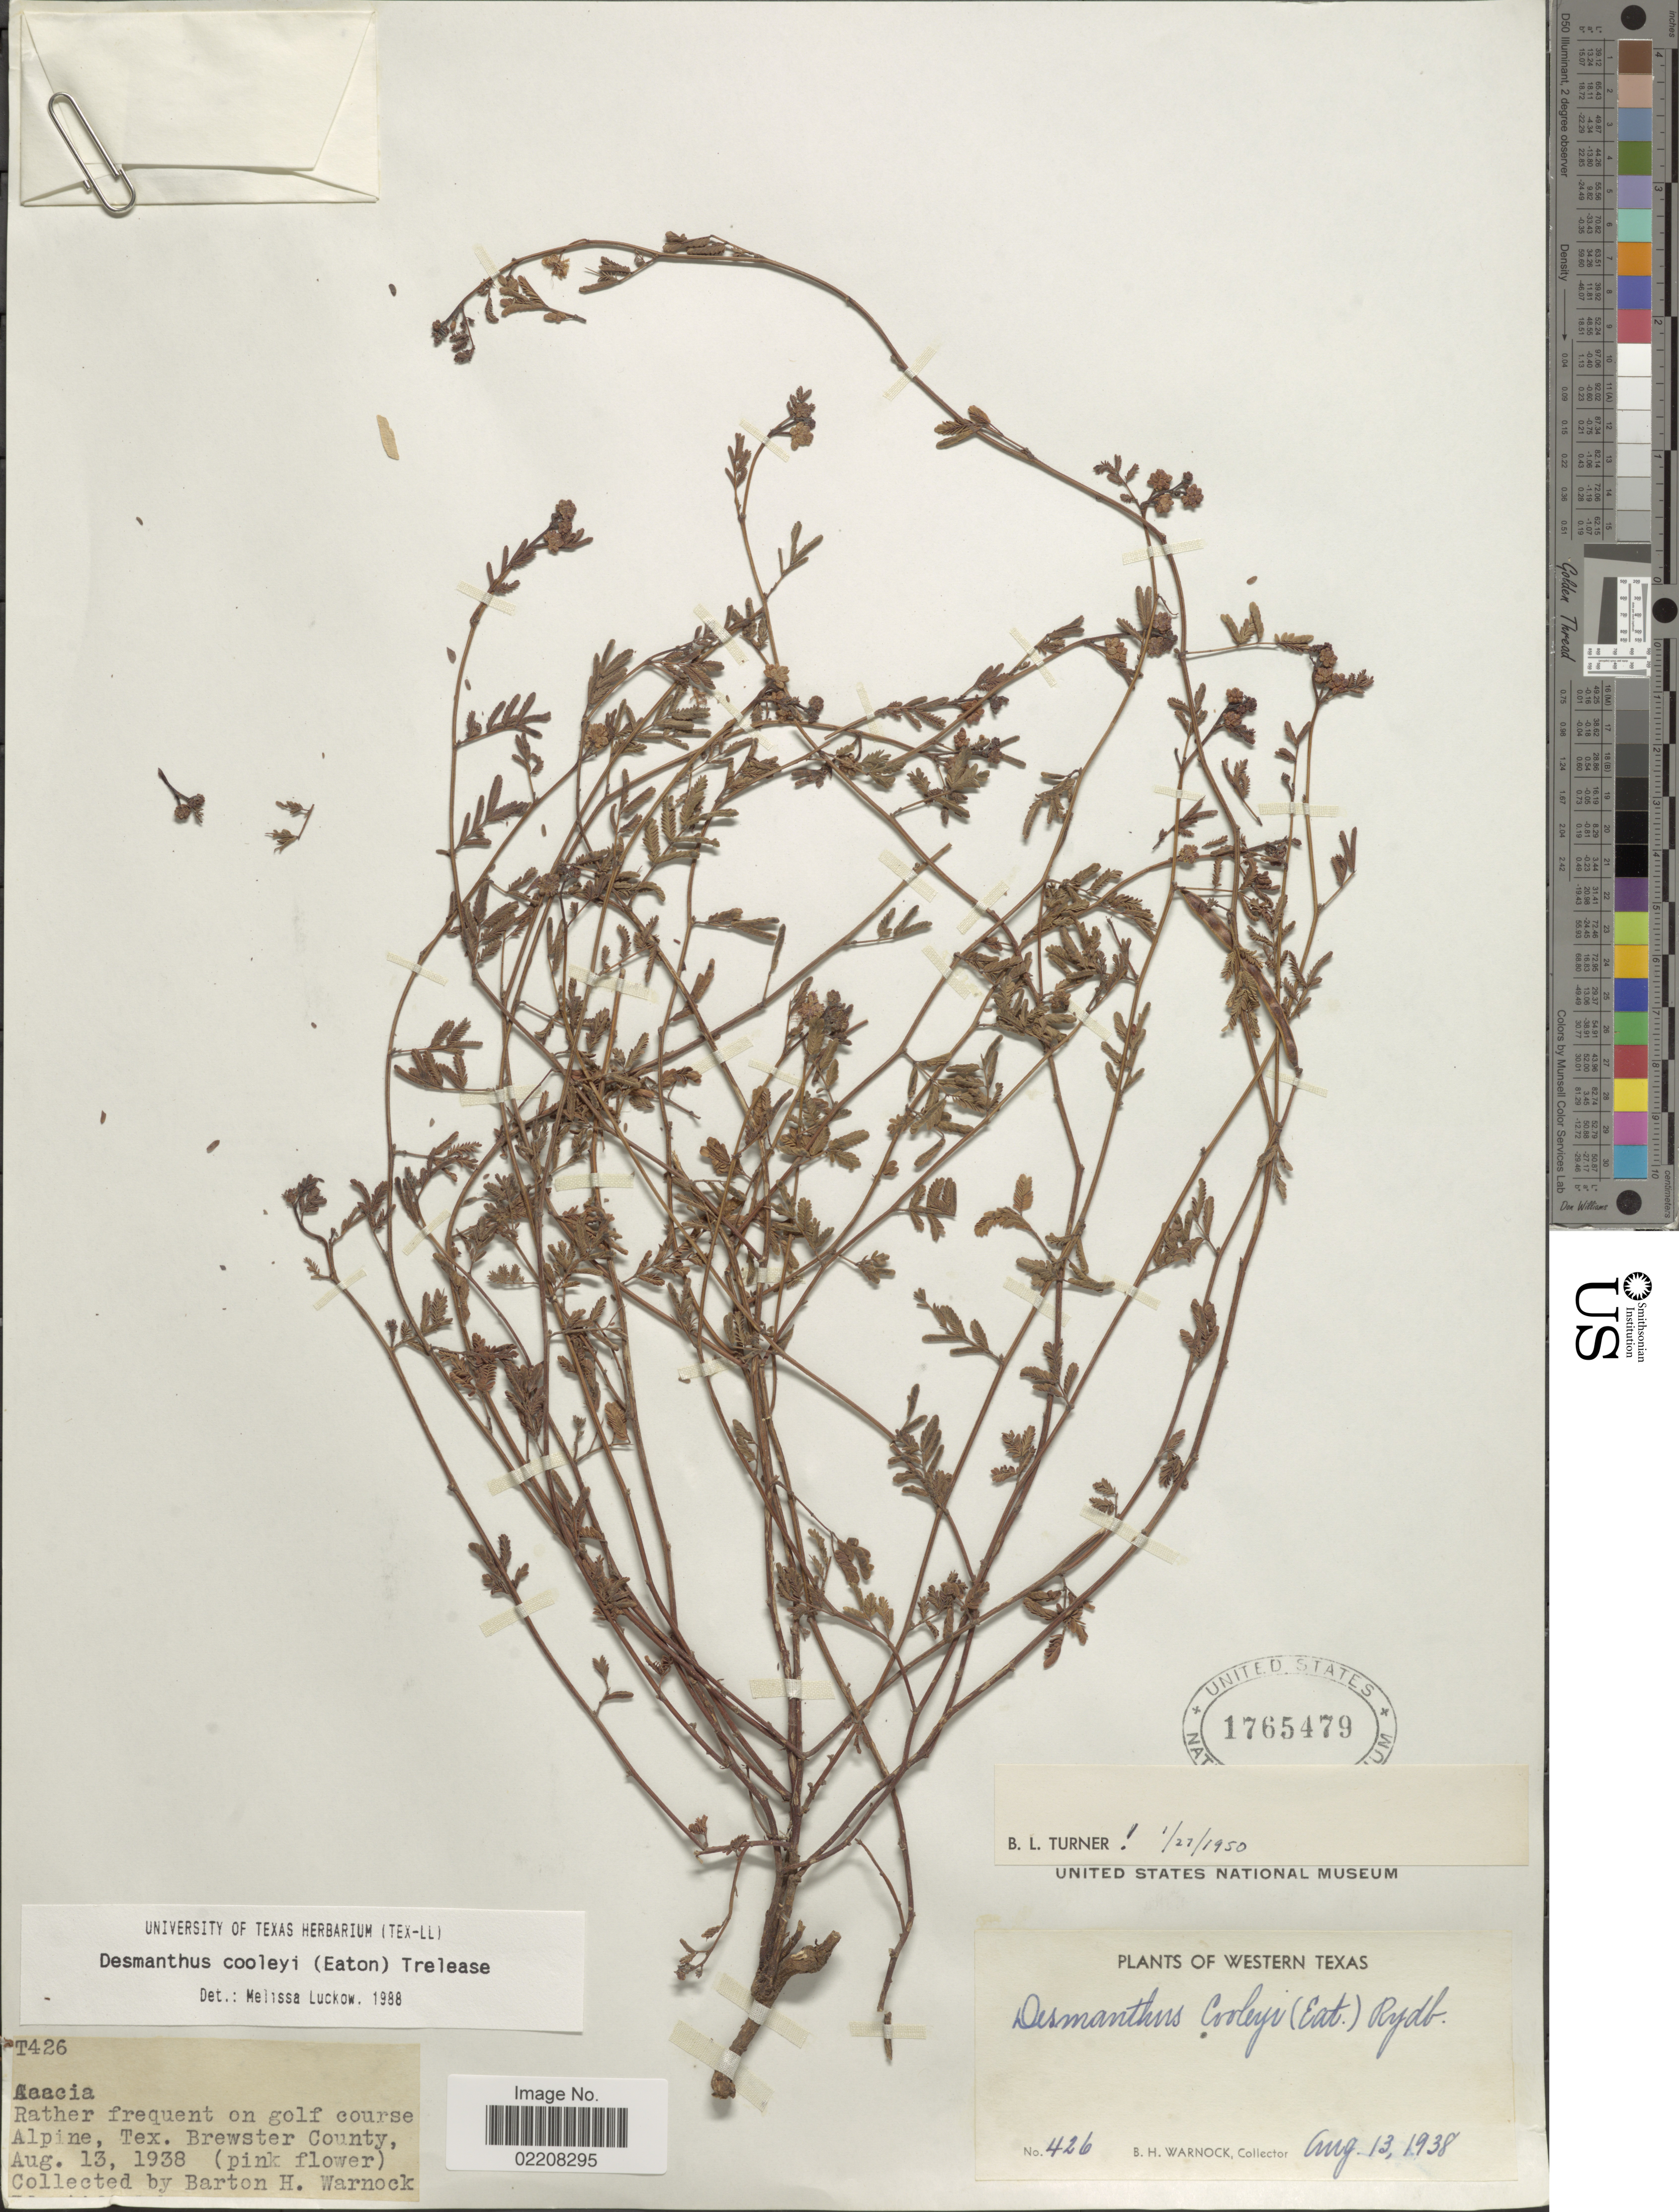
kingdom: Plantae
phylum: Tracheophyta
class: Magnoliopsida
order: Fabales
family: Fabaceae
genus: Desmanthus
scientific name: Desmanthus cooleyi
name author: (Eaton) Trel.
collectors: B. H. Warnock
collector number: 426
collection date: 1938-08-13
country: United States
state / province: Texas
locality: Western Texas. Rather frequent on golf course Alpine, Tex. Brewster County.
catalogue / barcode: US 1765479